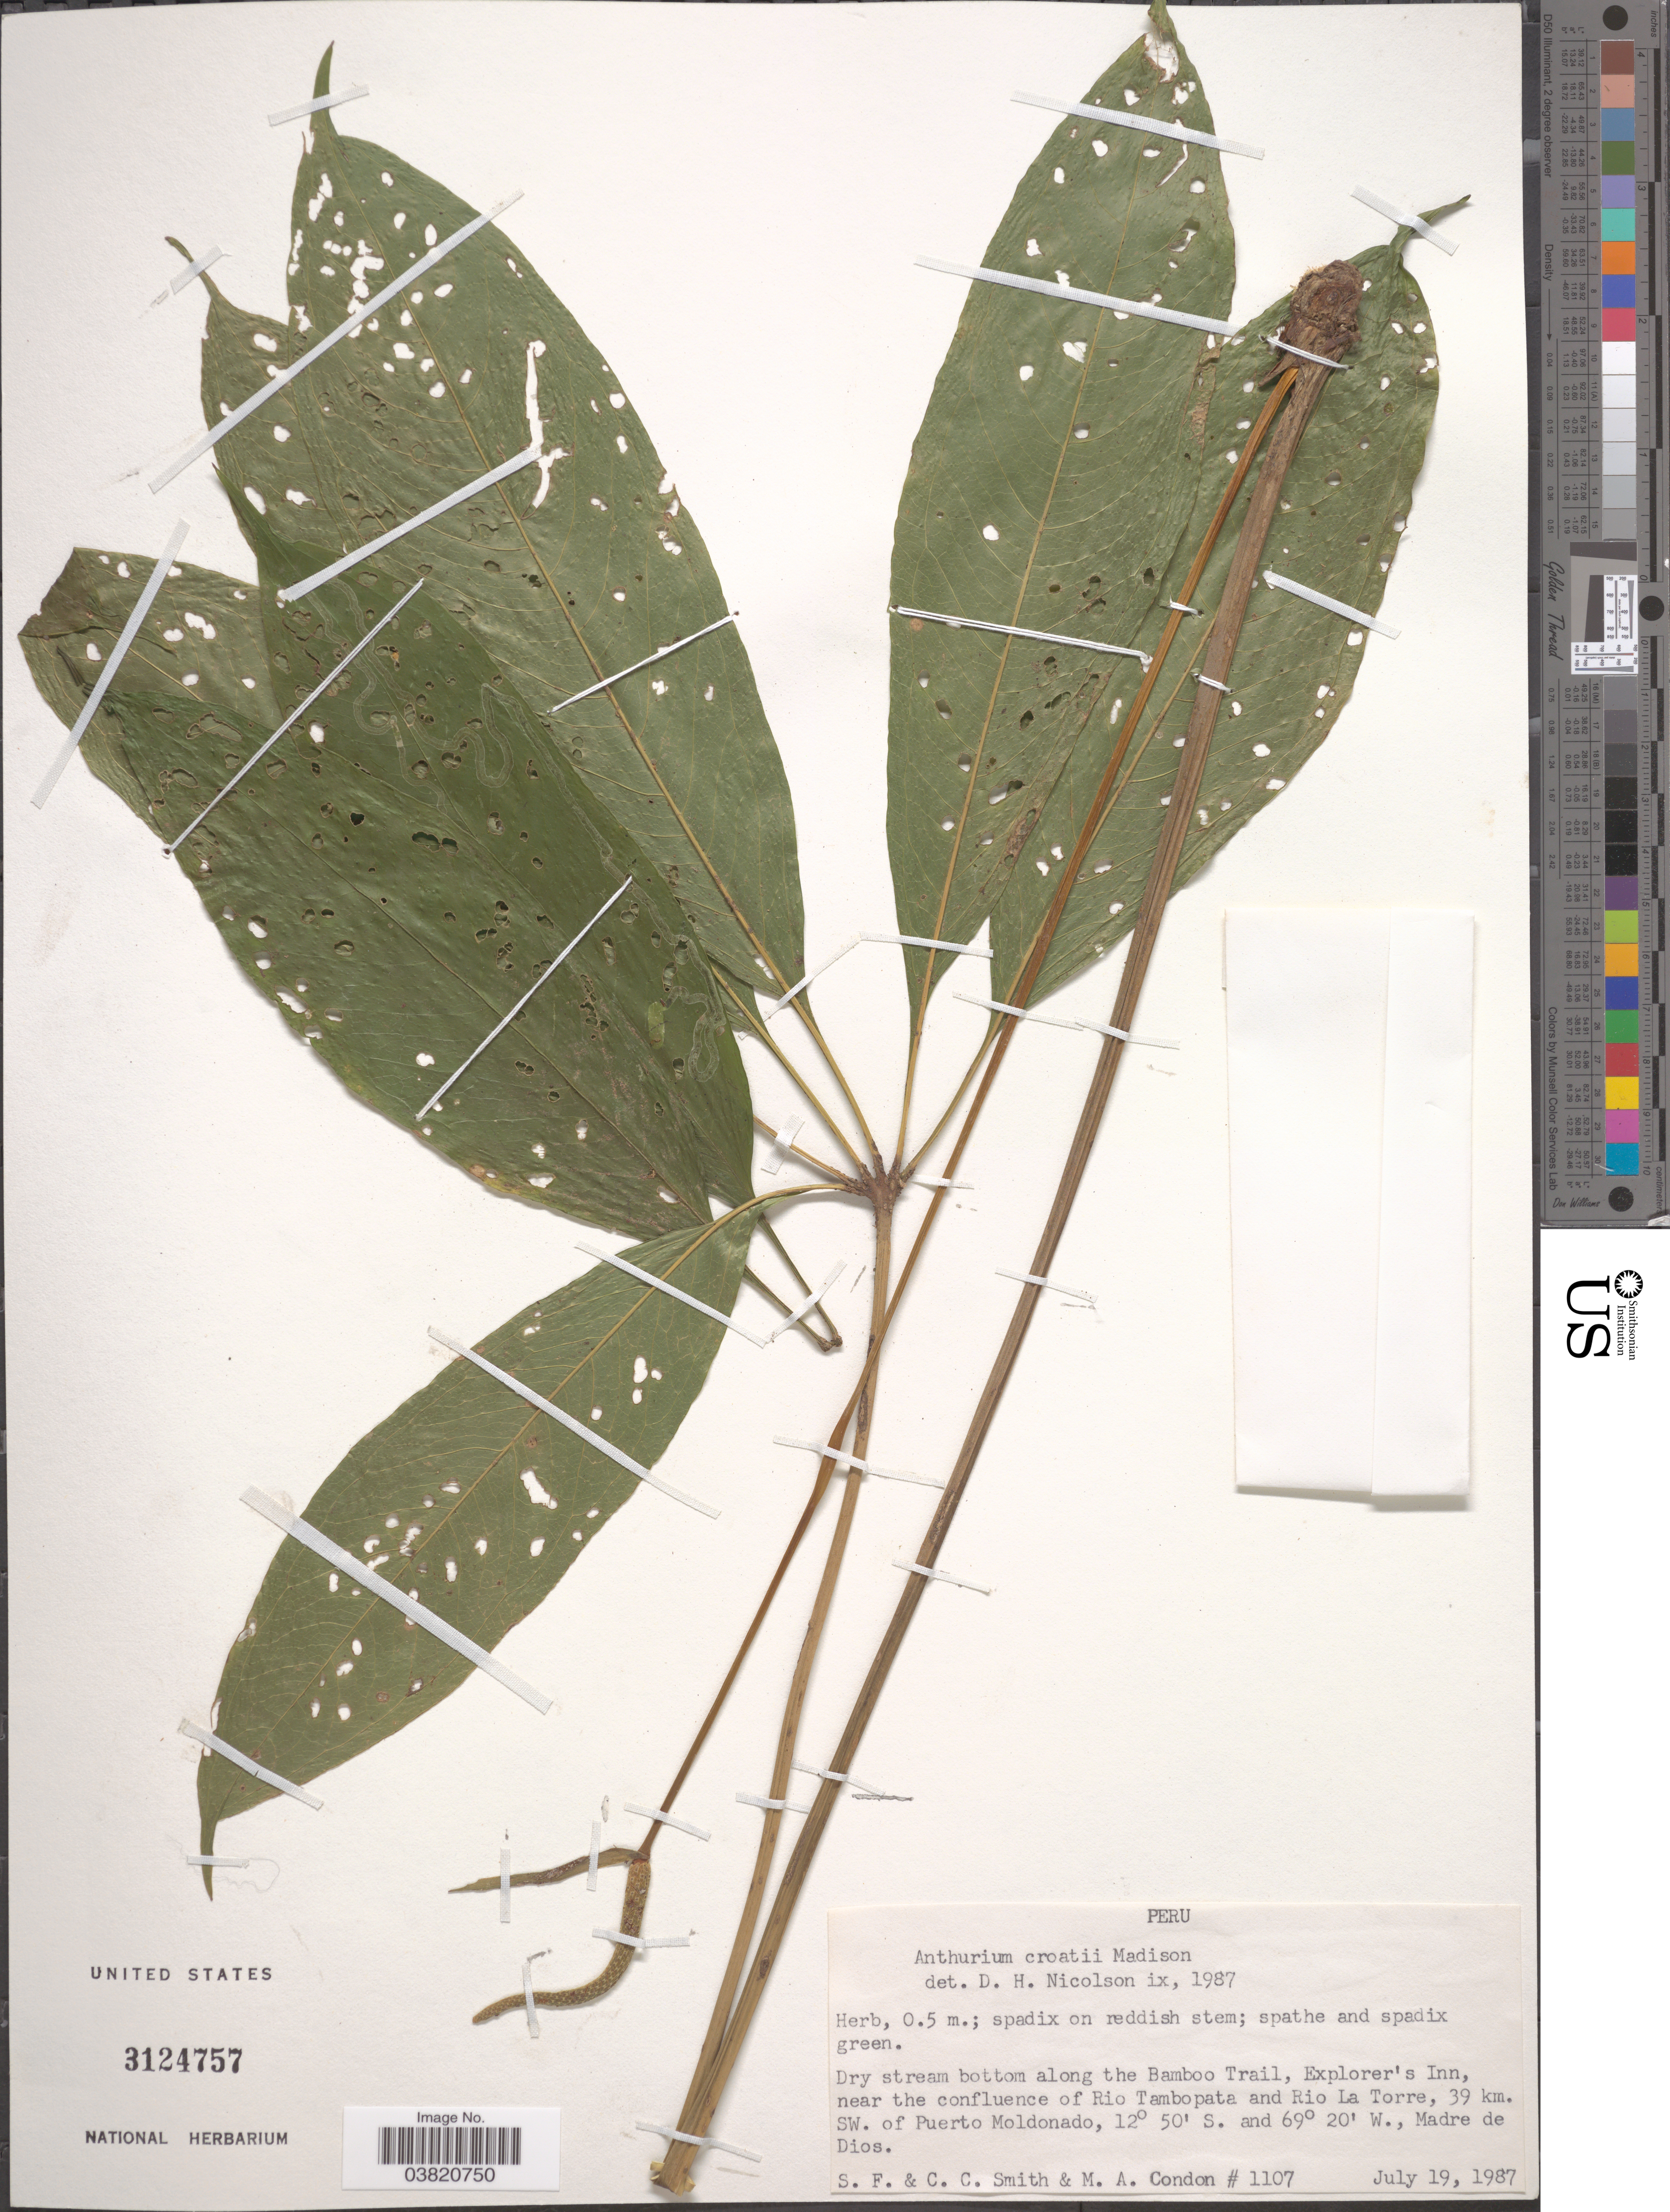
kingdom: Plantae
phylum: Tracheophyta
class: Liliopsida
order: Alismatales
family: Araceae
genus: Anthurium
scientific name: Anthurium croatii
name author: Madison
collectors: S.F. Smith, C. C. Smith & M. Condon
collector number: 1107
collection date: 1987-07-19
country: Peru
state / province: Madre de Dios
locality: Along the Bamboo Trail, Explorer's Inn, near the confluence of Rio Tambopata and Rio La Torre, 39 km. SW. of Puerto Moldonado.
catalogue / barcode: US 3124757